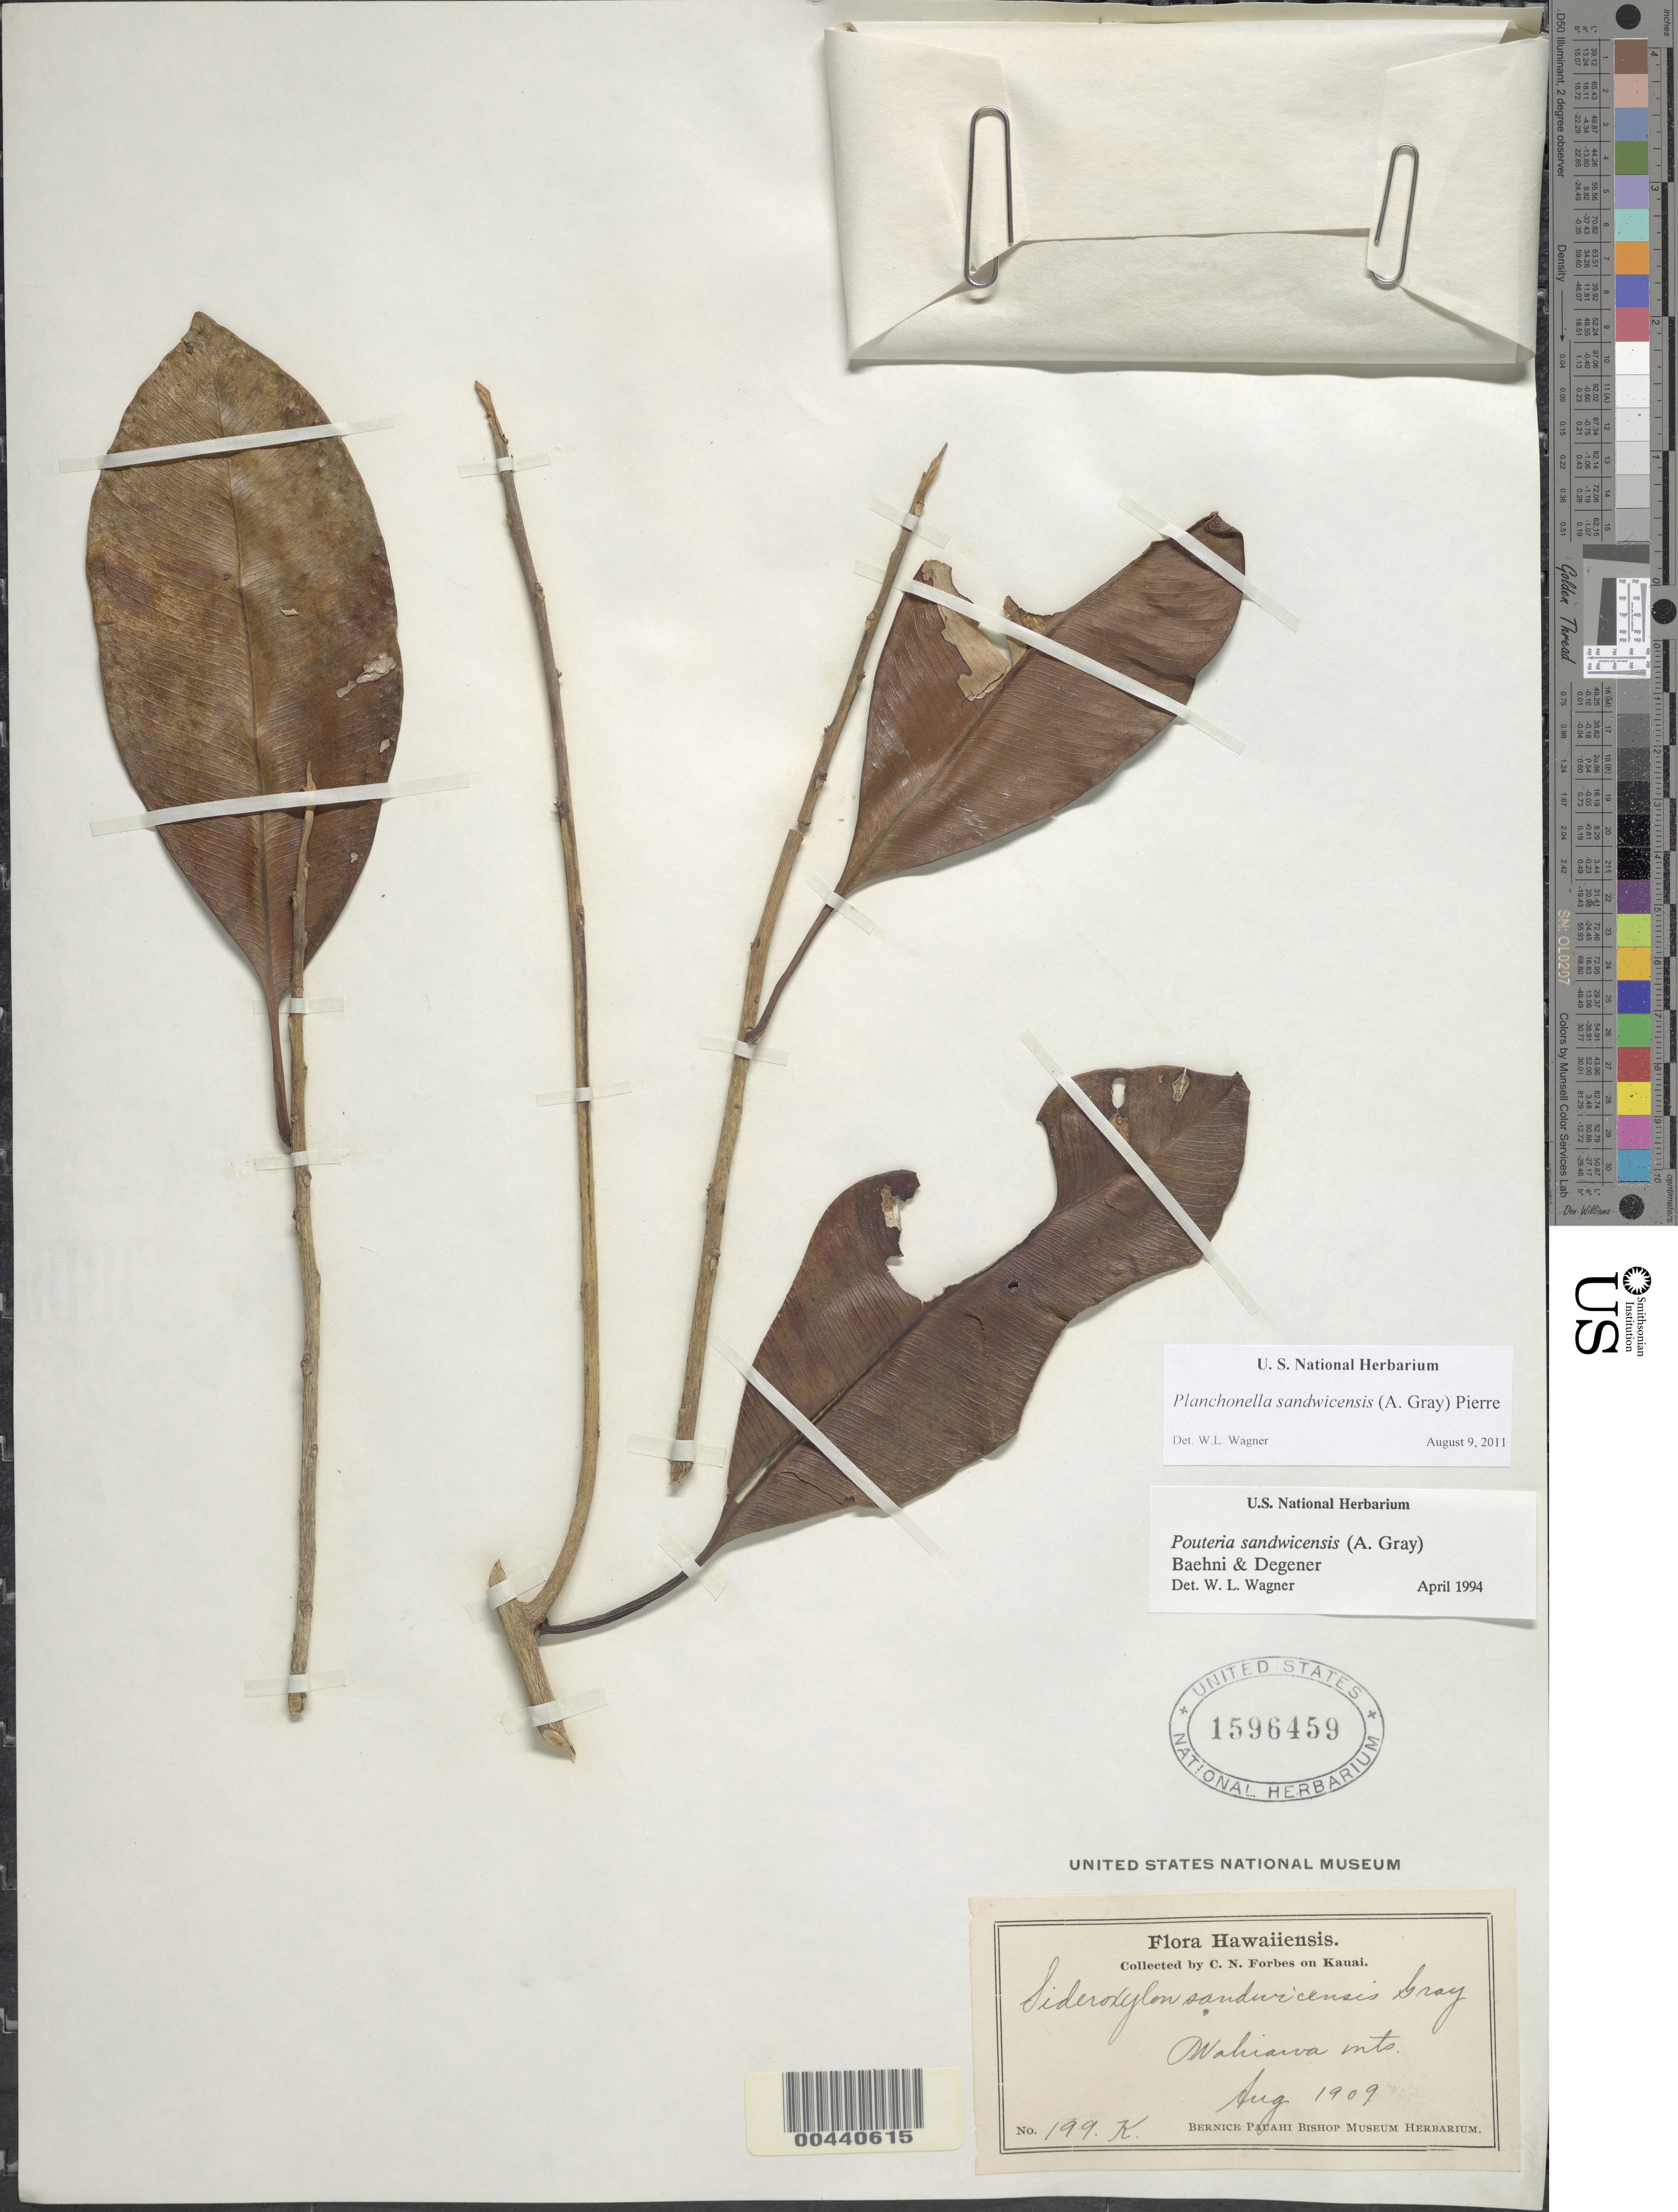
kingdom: Plantae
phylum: Tracheophyta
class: Magnoliopsida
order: Ericales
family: Sapotaceae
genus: Planchonella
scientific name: Planchonella sandwicensis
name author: (A. Gray) Pierre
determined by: Havran, J. C.; et al.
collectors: C. N. Forbes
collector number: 199.K.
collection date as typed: Aug 1909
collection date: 1909-08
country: United States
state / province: Hawaii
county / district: Kauai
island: Kaua'i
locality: Wahiawa Mts.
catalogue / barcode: US 1596459